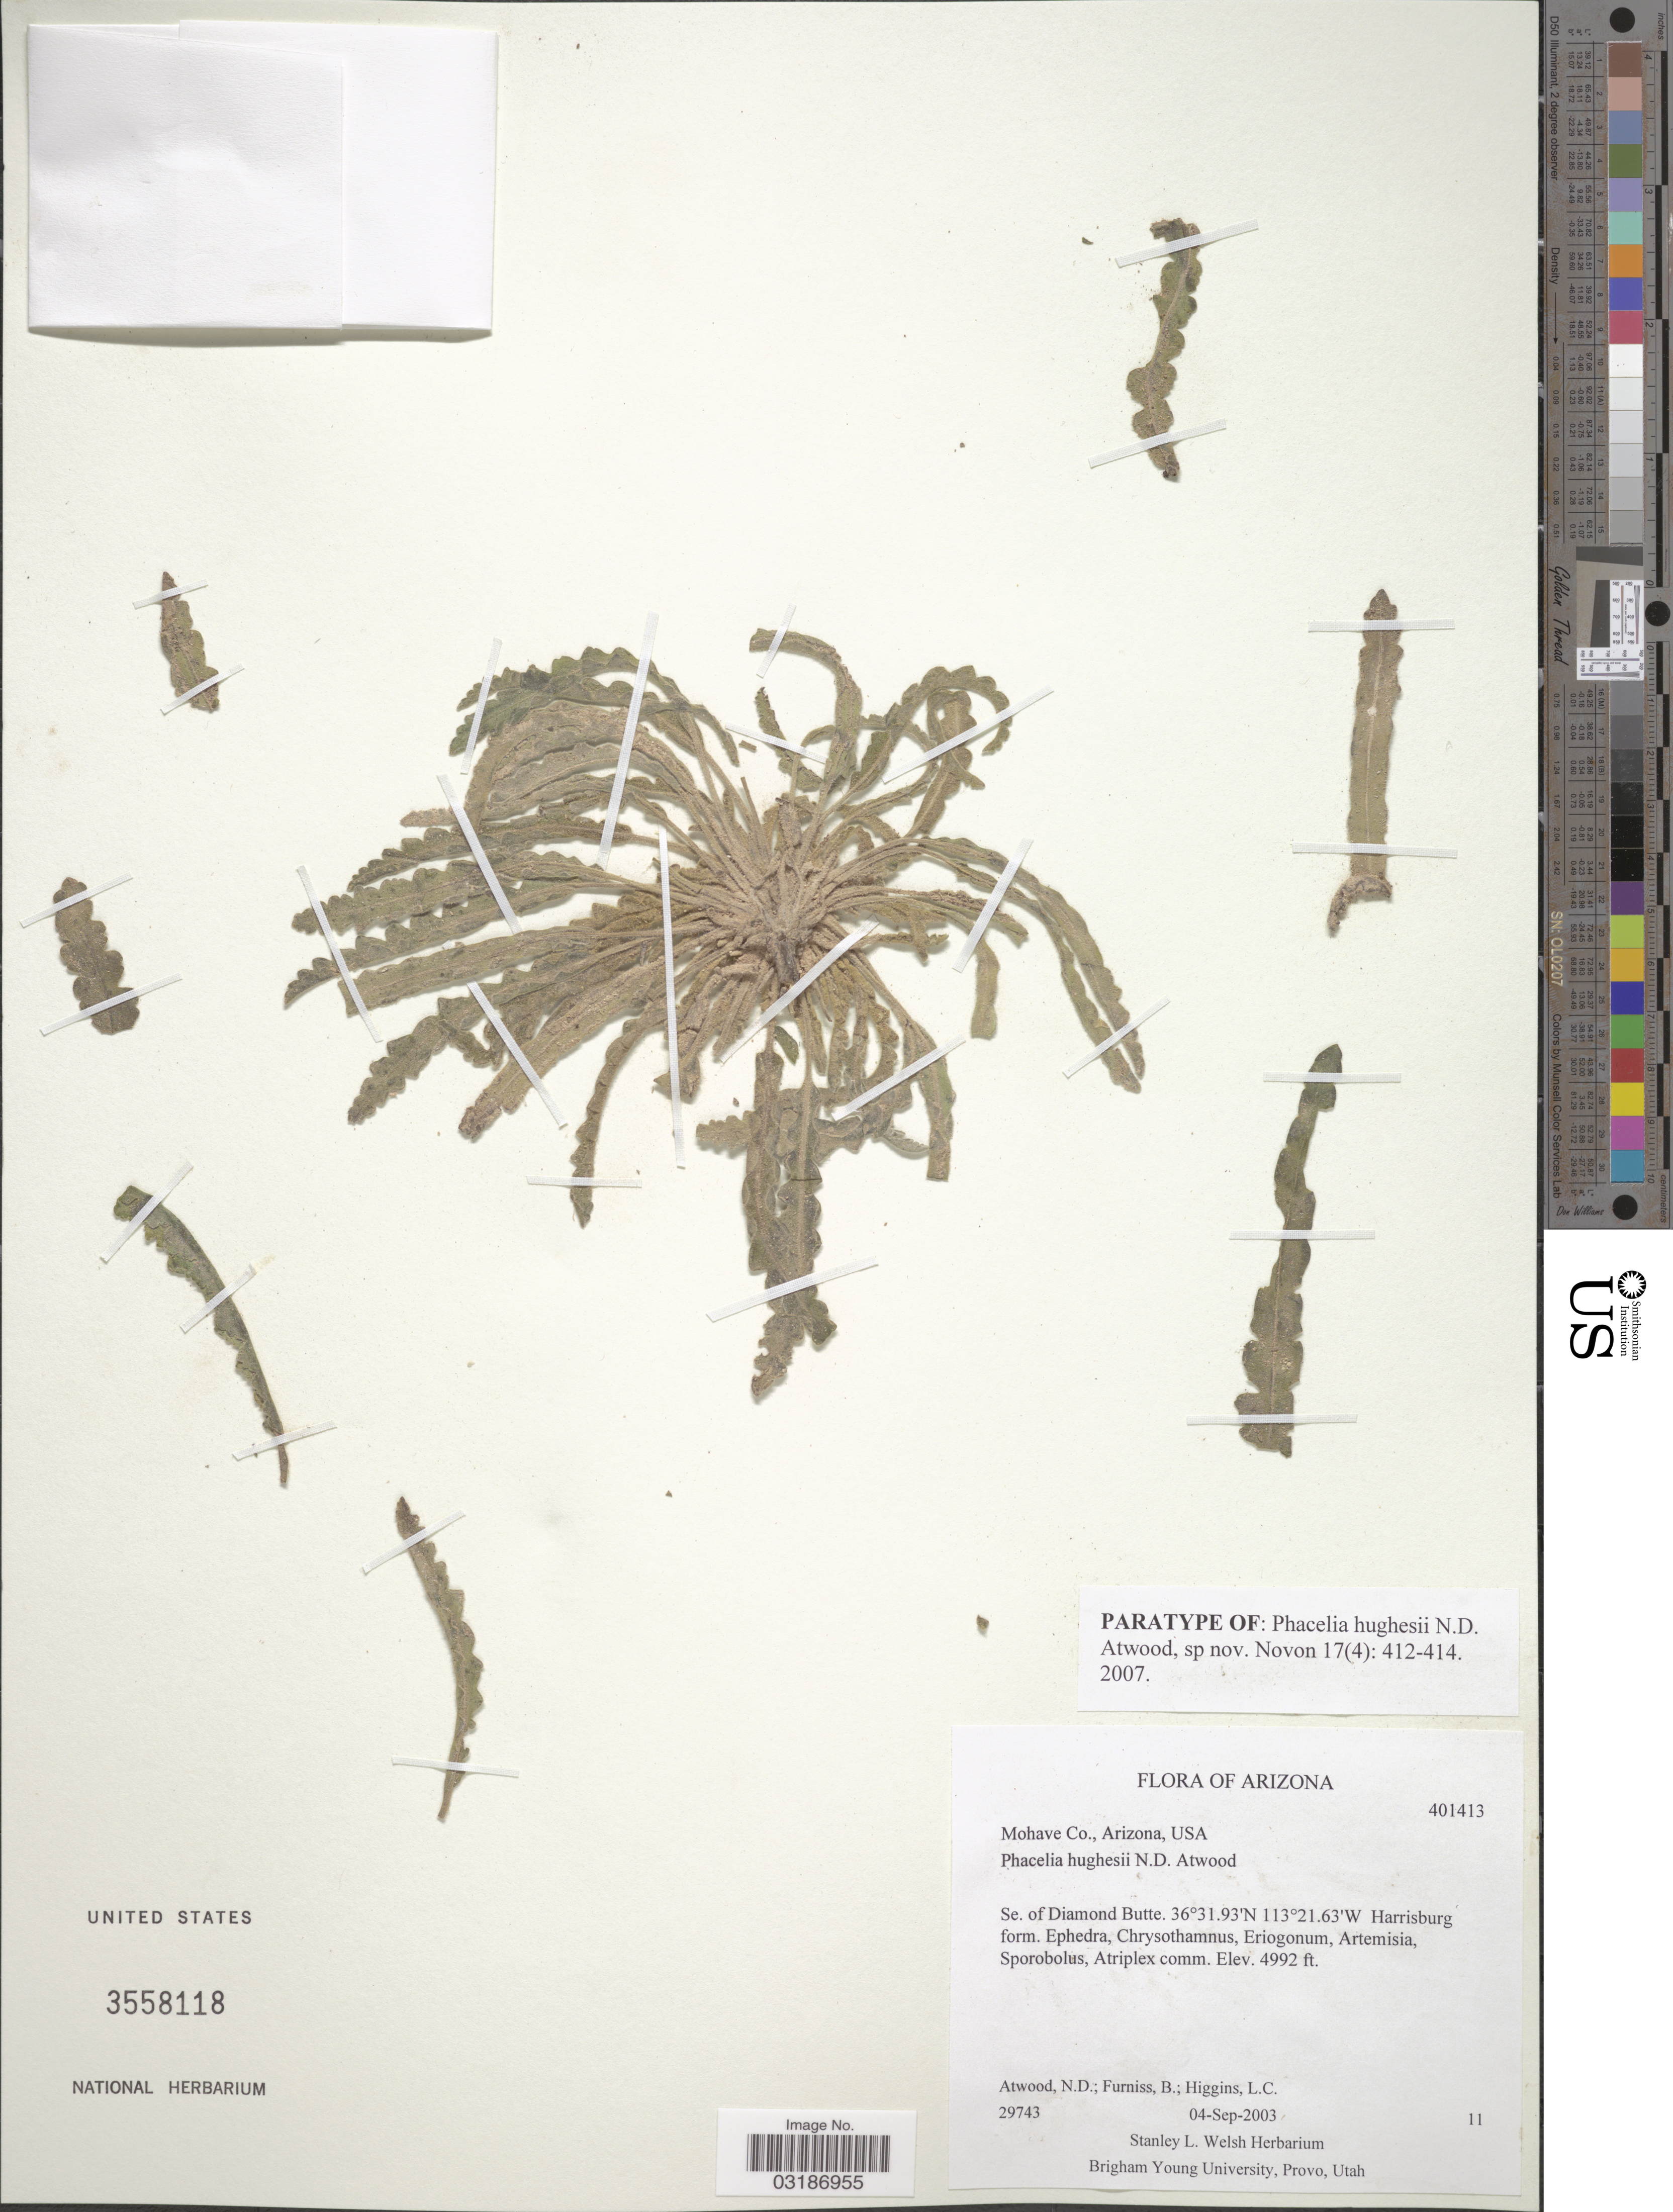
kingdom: Plantae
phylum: Tracheophyta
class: Magnoliopsida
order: Boraginales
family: Hydrophyllaceae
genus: Phacelia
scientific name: Phacelia hughesii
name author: Atwood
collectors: N. Atwood, B. Furniss & L. Higgins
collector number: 29743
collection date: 2003-09-04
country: United States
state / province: Arizona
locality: Mohave Co. Se. of Diamond Butte.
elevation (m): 1522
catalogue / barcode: US 3558118